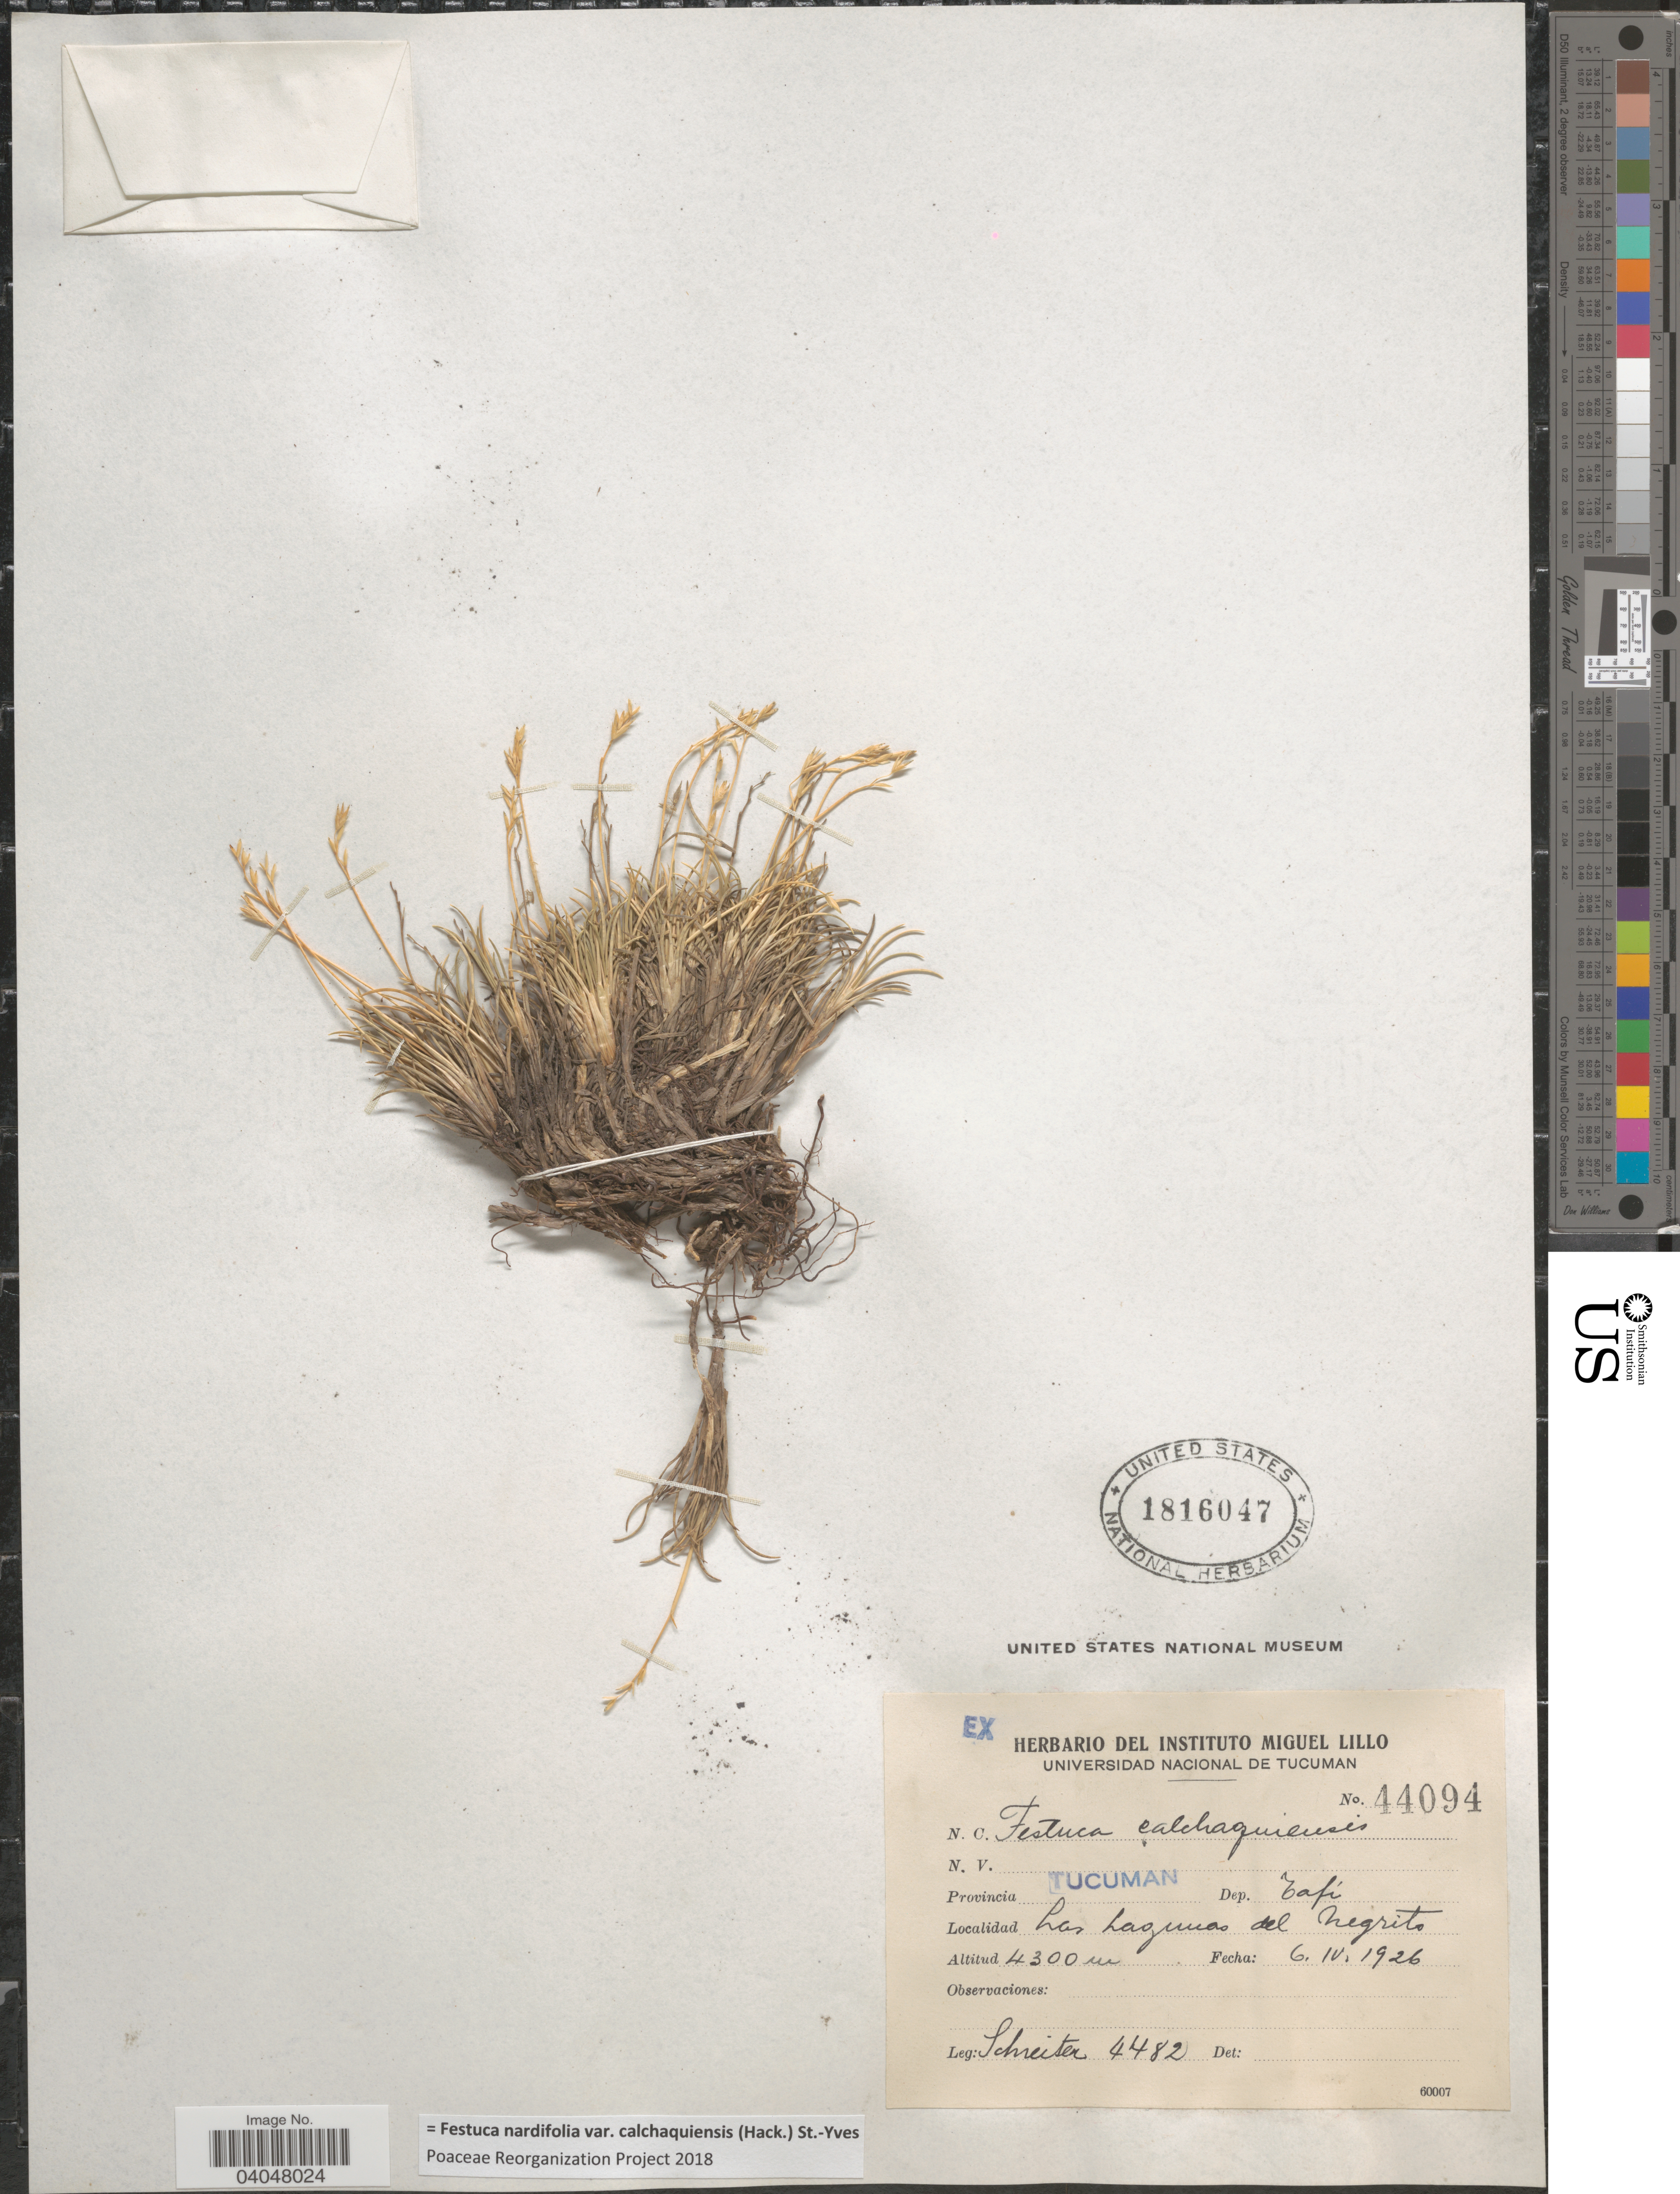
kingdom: Plantae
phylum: Tracheophyta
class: Liliopsida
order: Poales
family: Poaceae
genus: Festuca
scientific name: Festuca nardifolia var. calchaquiensis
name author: (Hack.) St.-Yves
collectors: -. Schreiter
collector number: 4482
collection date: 1926-04-06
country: Argentina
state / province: Tucuman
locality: Dep. Tafí. Las Laguna del Negrito.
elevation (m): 4300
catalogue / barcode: US 1816047